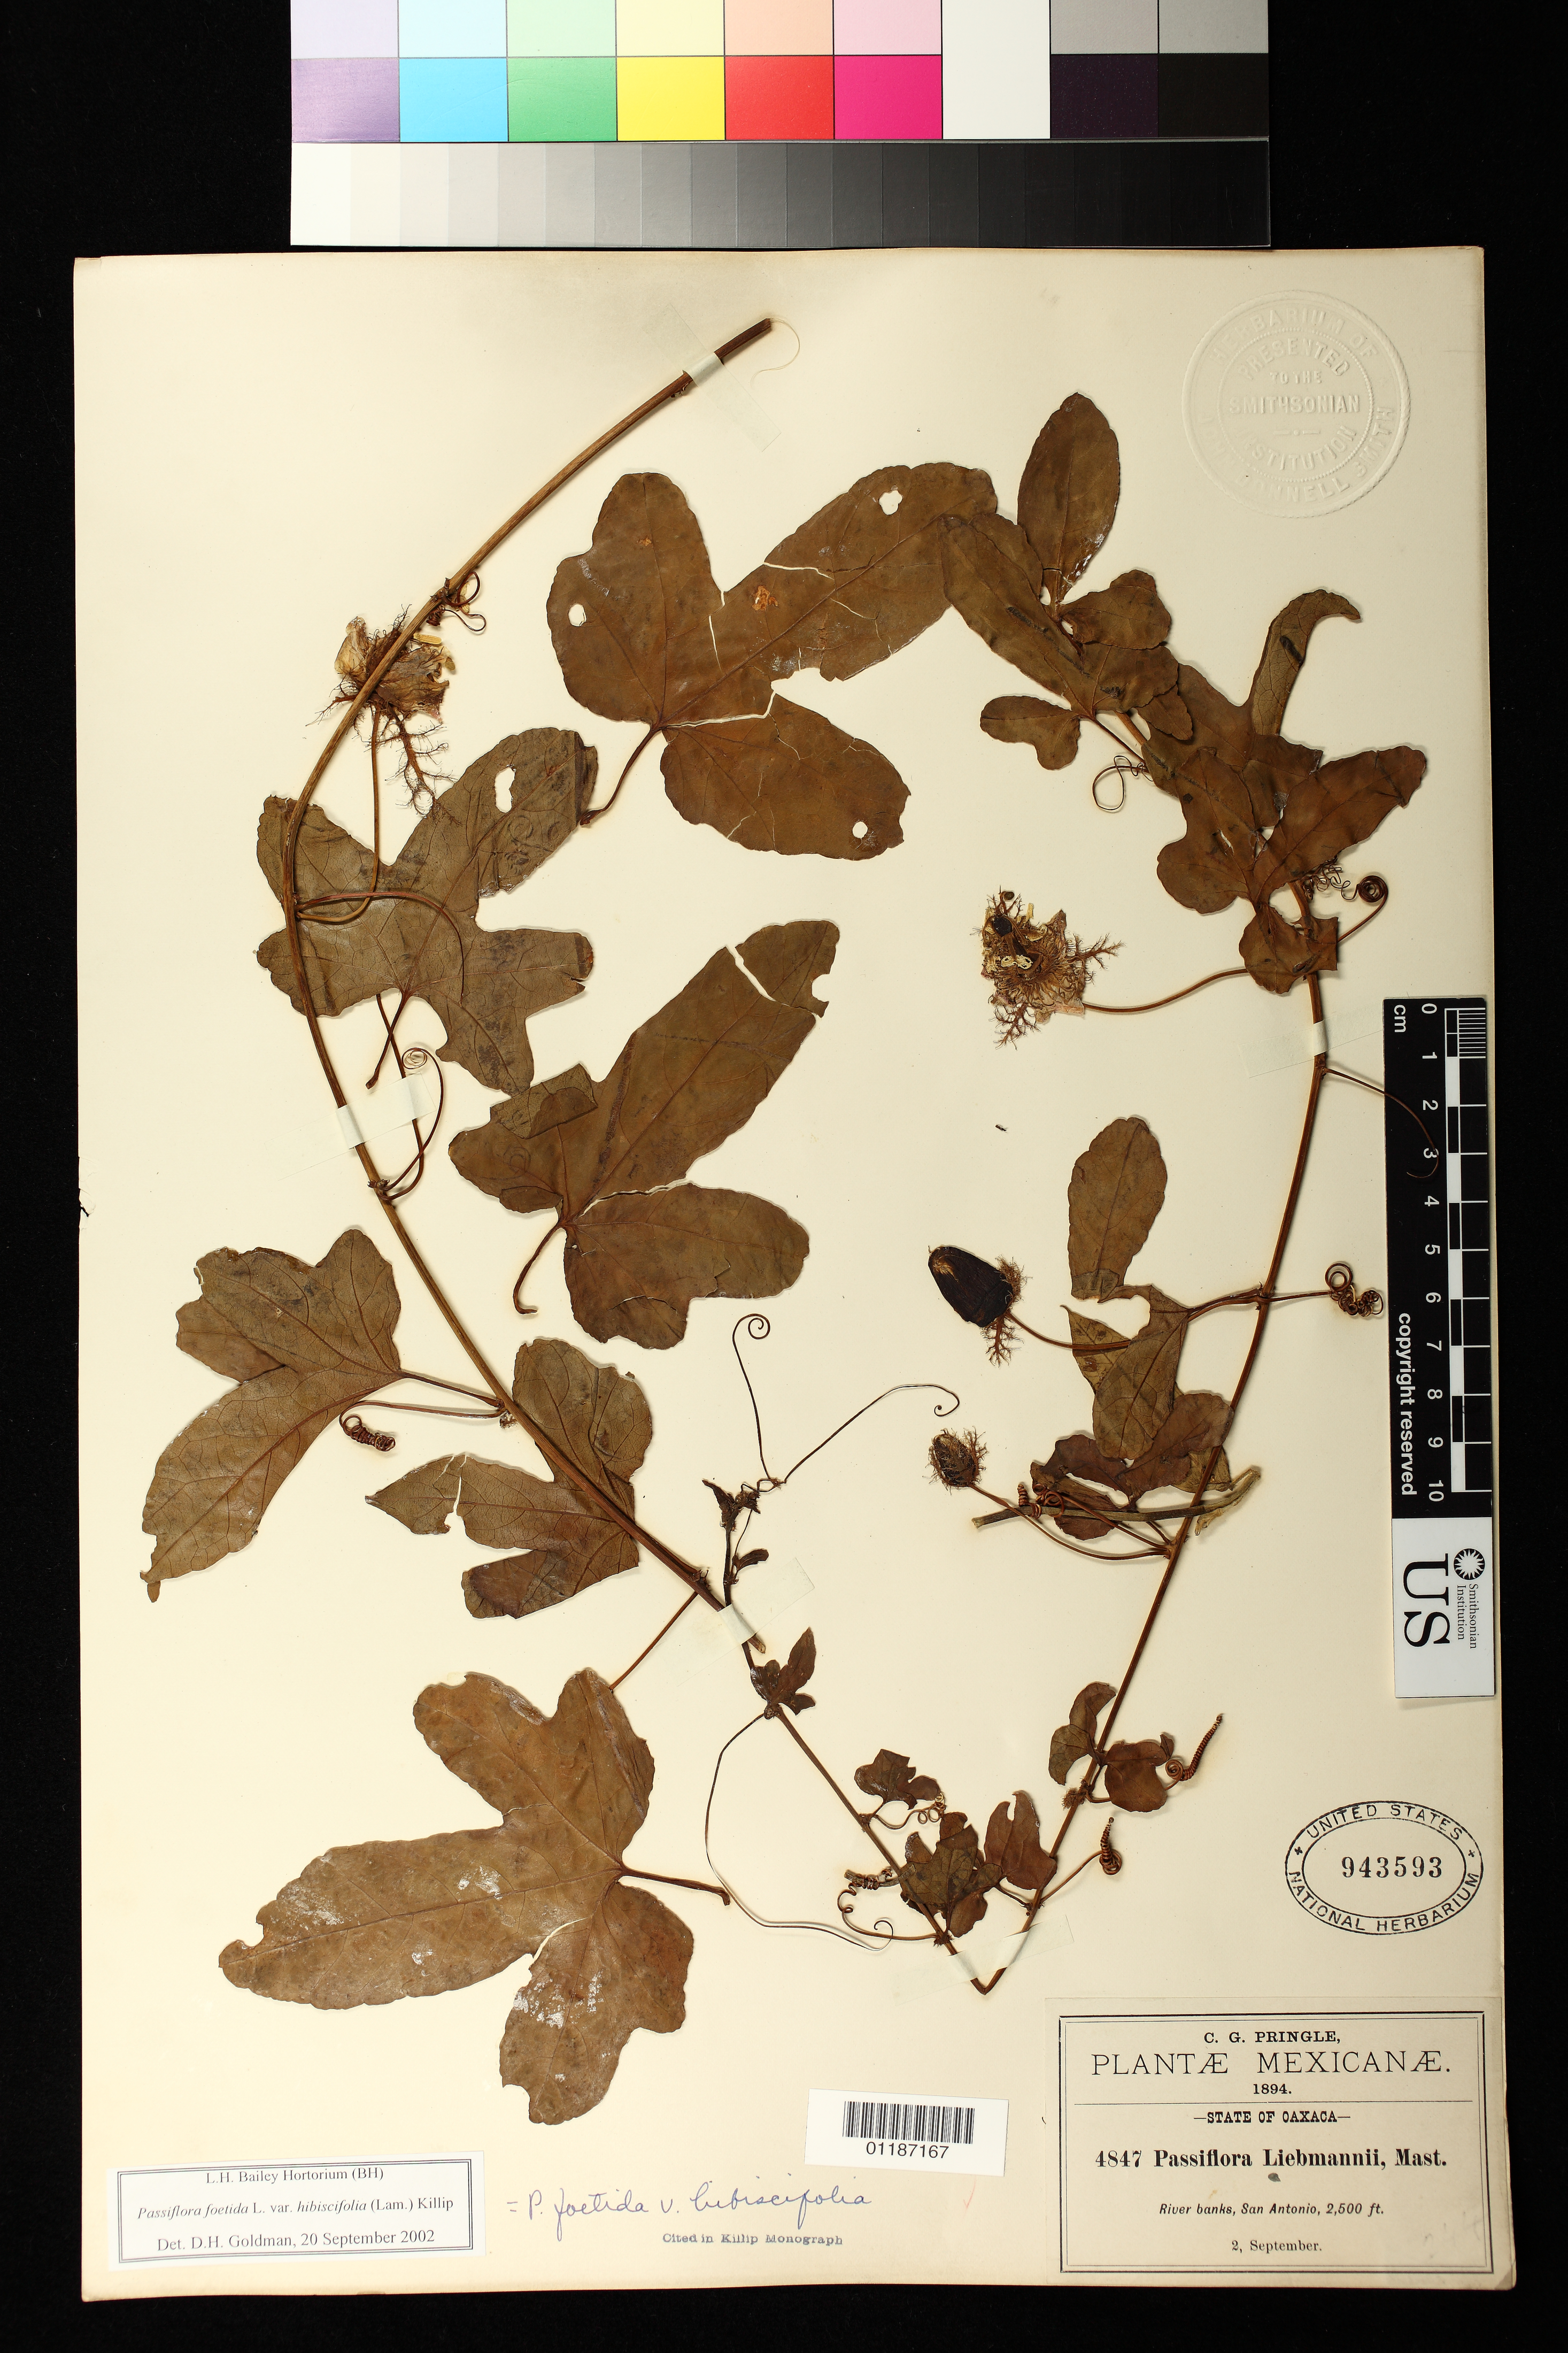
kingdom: Plantae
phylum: Tracheophyta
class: Magnoliopsida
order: Malpighiales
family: Passifloraceae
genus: Passiflora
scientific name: Passiflora foetida var. hibiscifolia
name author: L.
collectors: C. G. Pringle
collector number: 4847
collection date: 1894-09-02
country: Mexico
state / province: Oaxaca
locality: River banks, San Antonio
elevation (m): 762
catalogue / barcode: US 943593